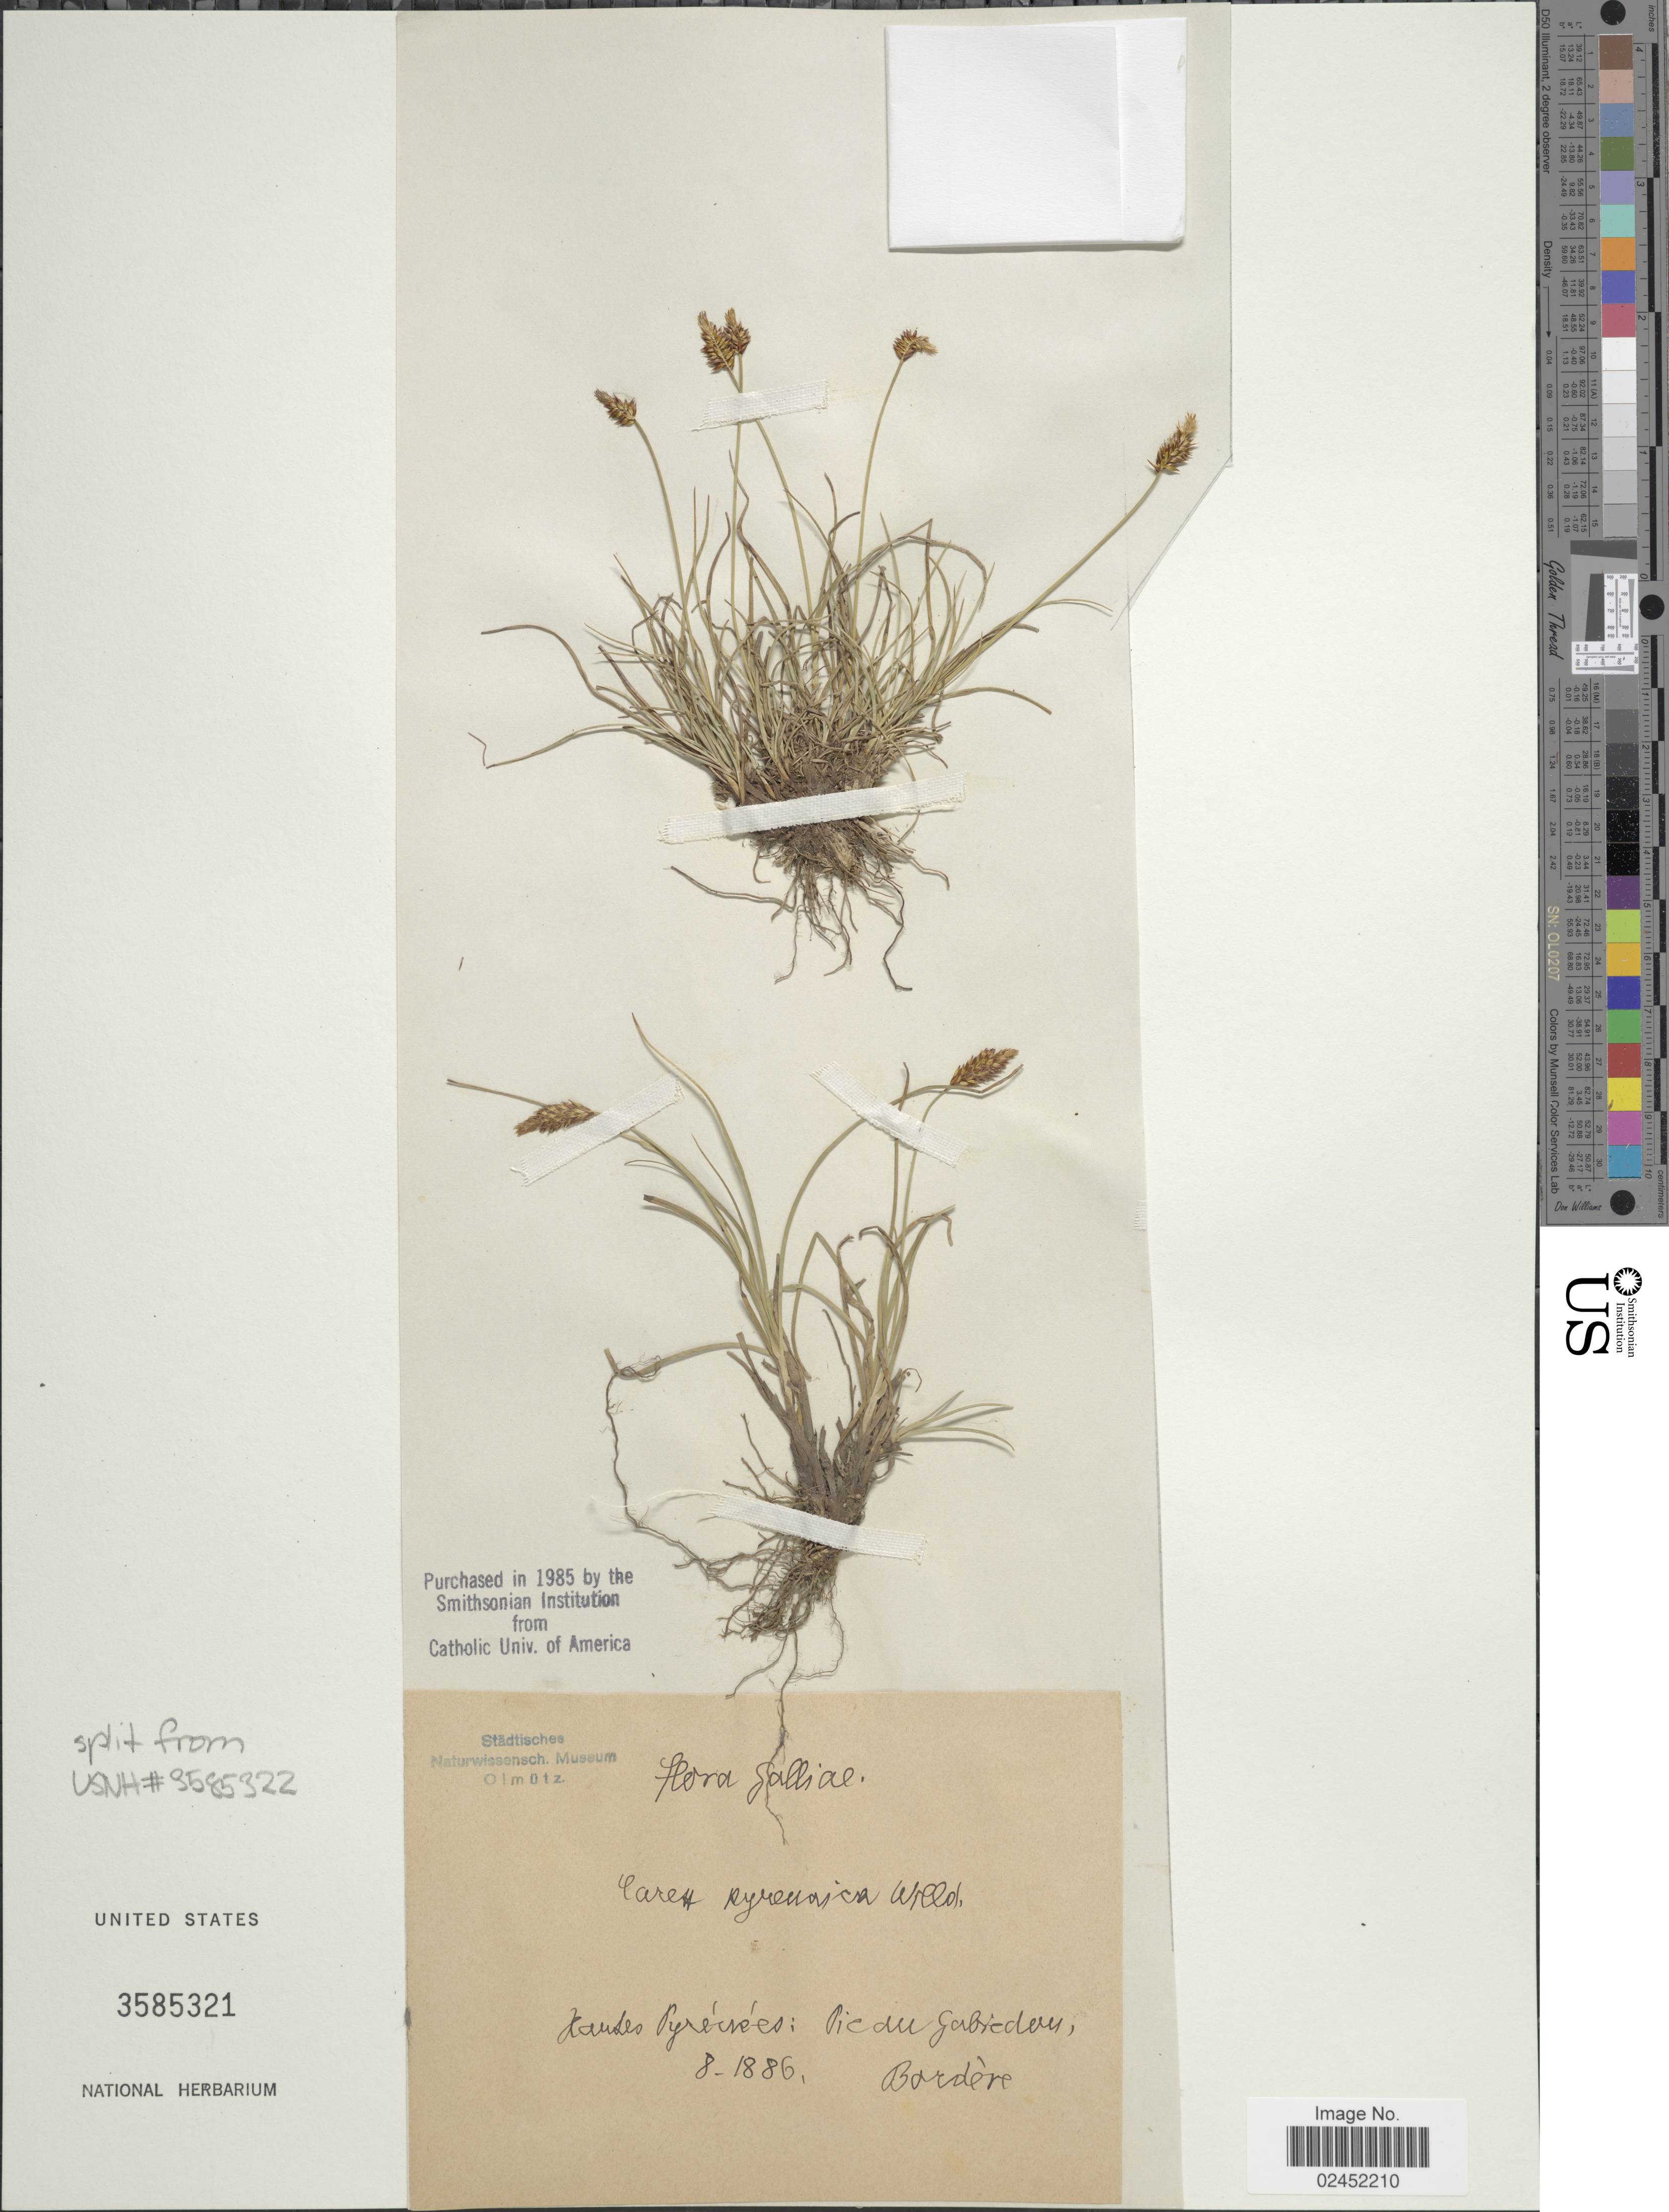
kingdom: Plantae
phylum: Tracheophyta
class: Liliopsida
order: Poales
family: Cyperaceae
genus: Carex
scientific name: Carex pyrenaica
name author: Wahlenb.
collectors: -. Bordère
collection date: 1886-08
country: France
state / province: Occitanie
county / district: Hautes-Pyrénées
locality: Galliae, Hautes Pyrenees: Pic du Gabiedau [interpreted]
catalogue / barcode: US 3585321